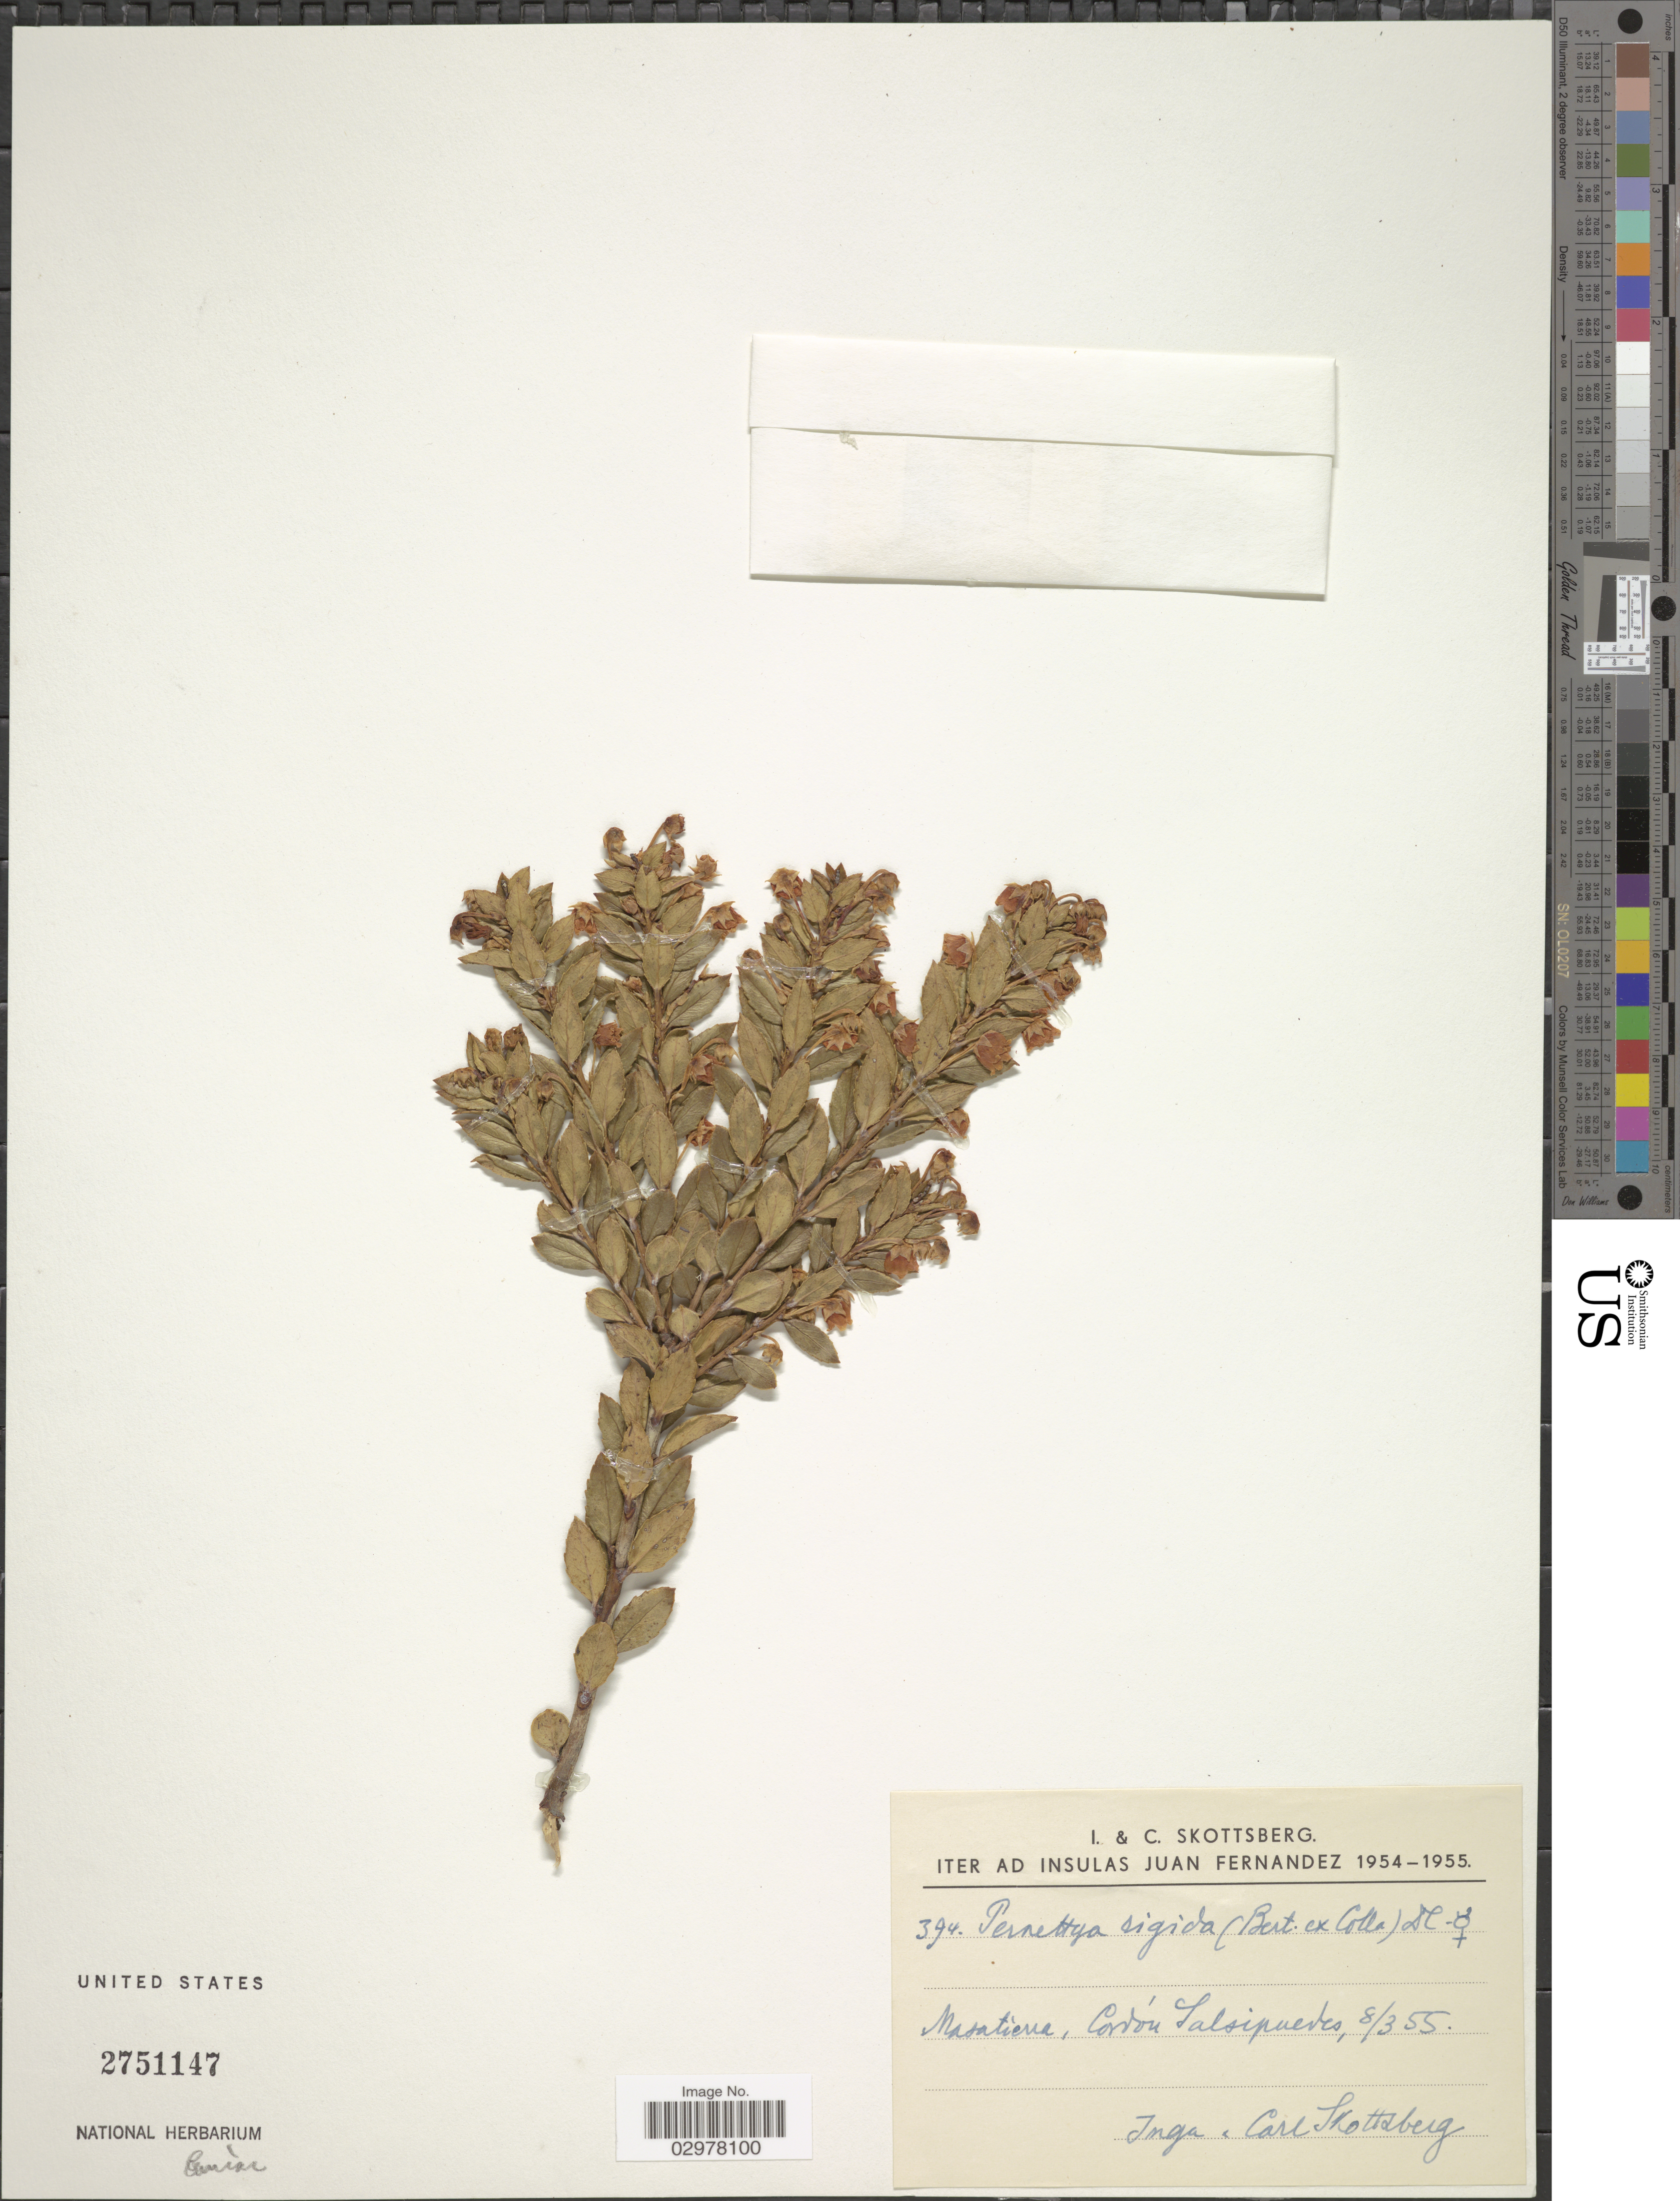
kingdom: Plantae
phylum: Tracheophyta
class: Magnoliopsida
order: Ericales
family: Ericaceae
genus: Pernettya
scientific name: Pernettya rigida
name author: (Bertero ex Colla) DC.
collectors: I. Skottsberg & C. Skottsberg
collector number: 394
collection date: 1955-03-08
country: Chile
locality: Juan Fernandez. Masatierra, Codrón Salsipuedes.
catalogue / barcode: US 2751147